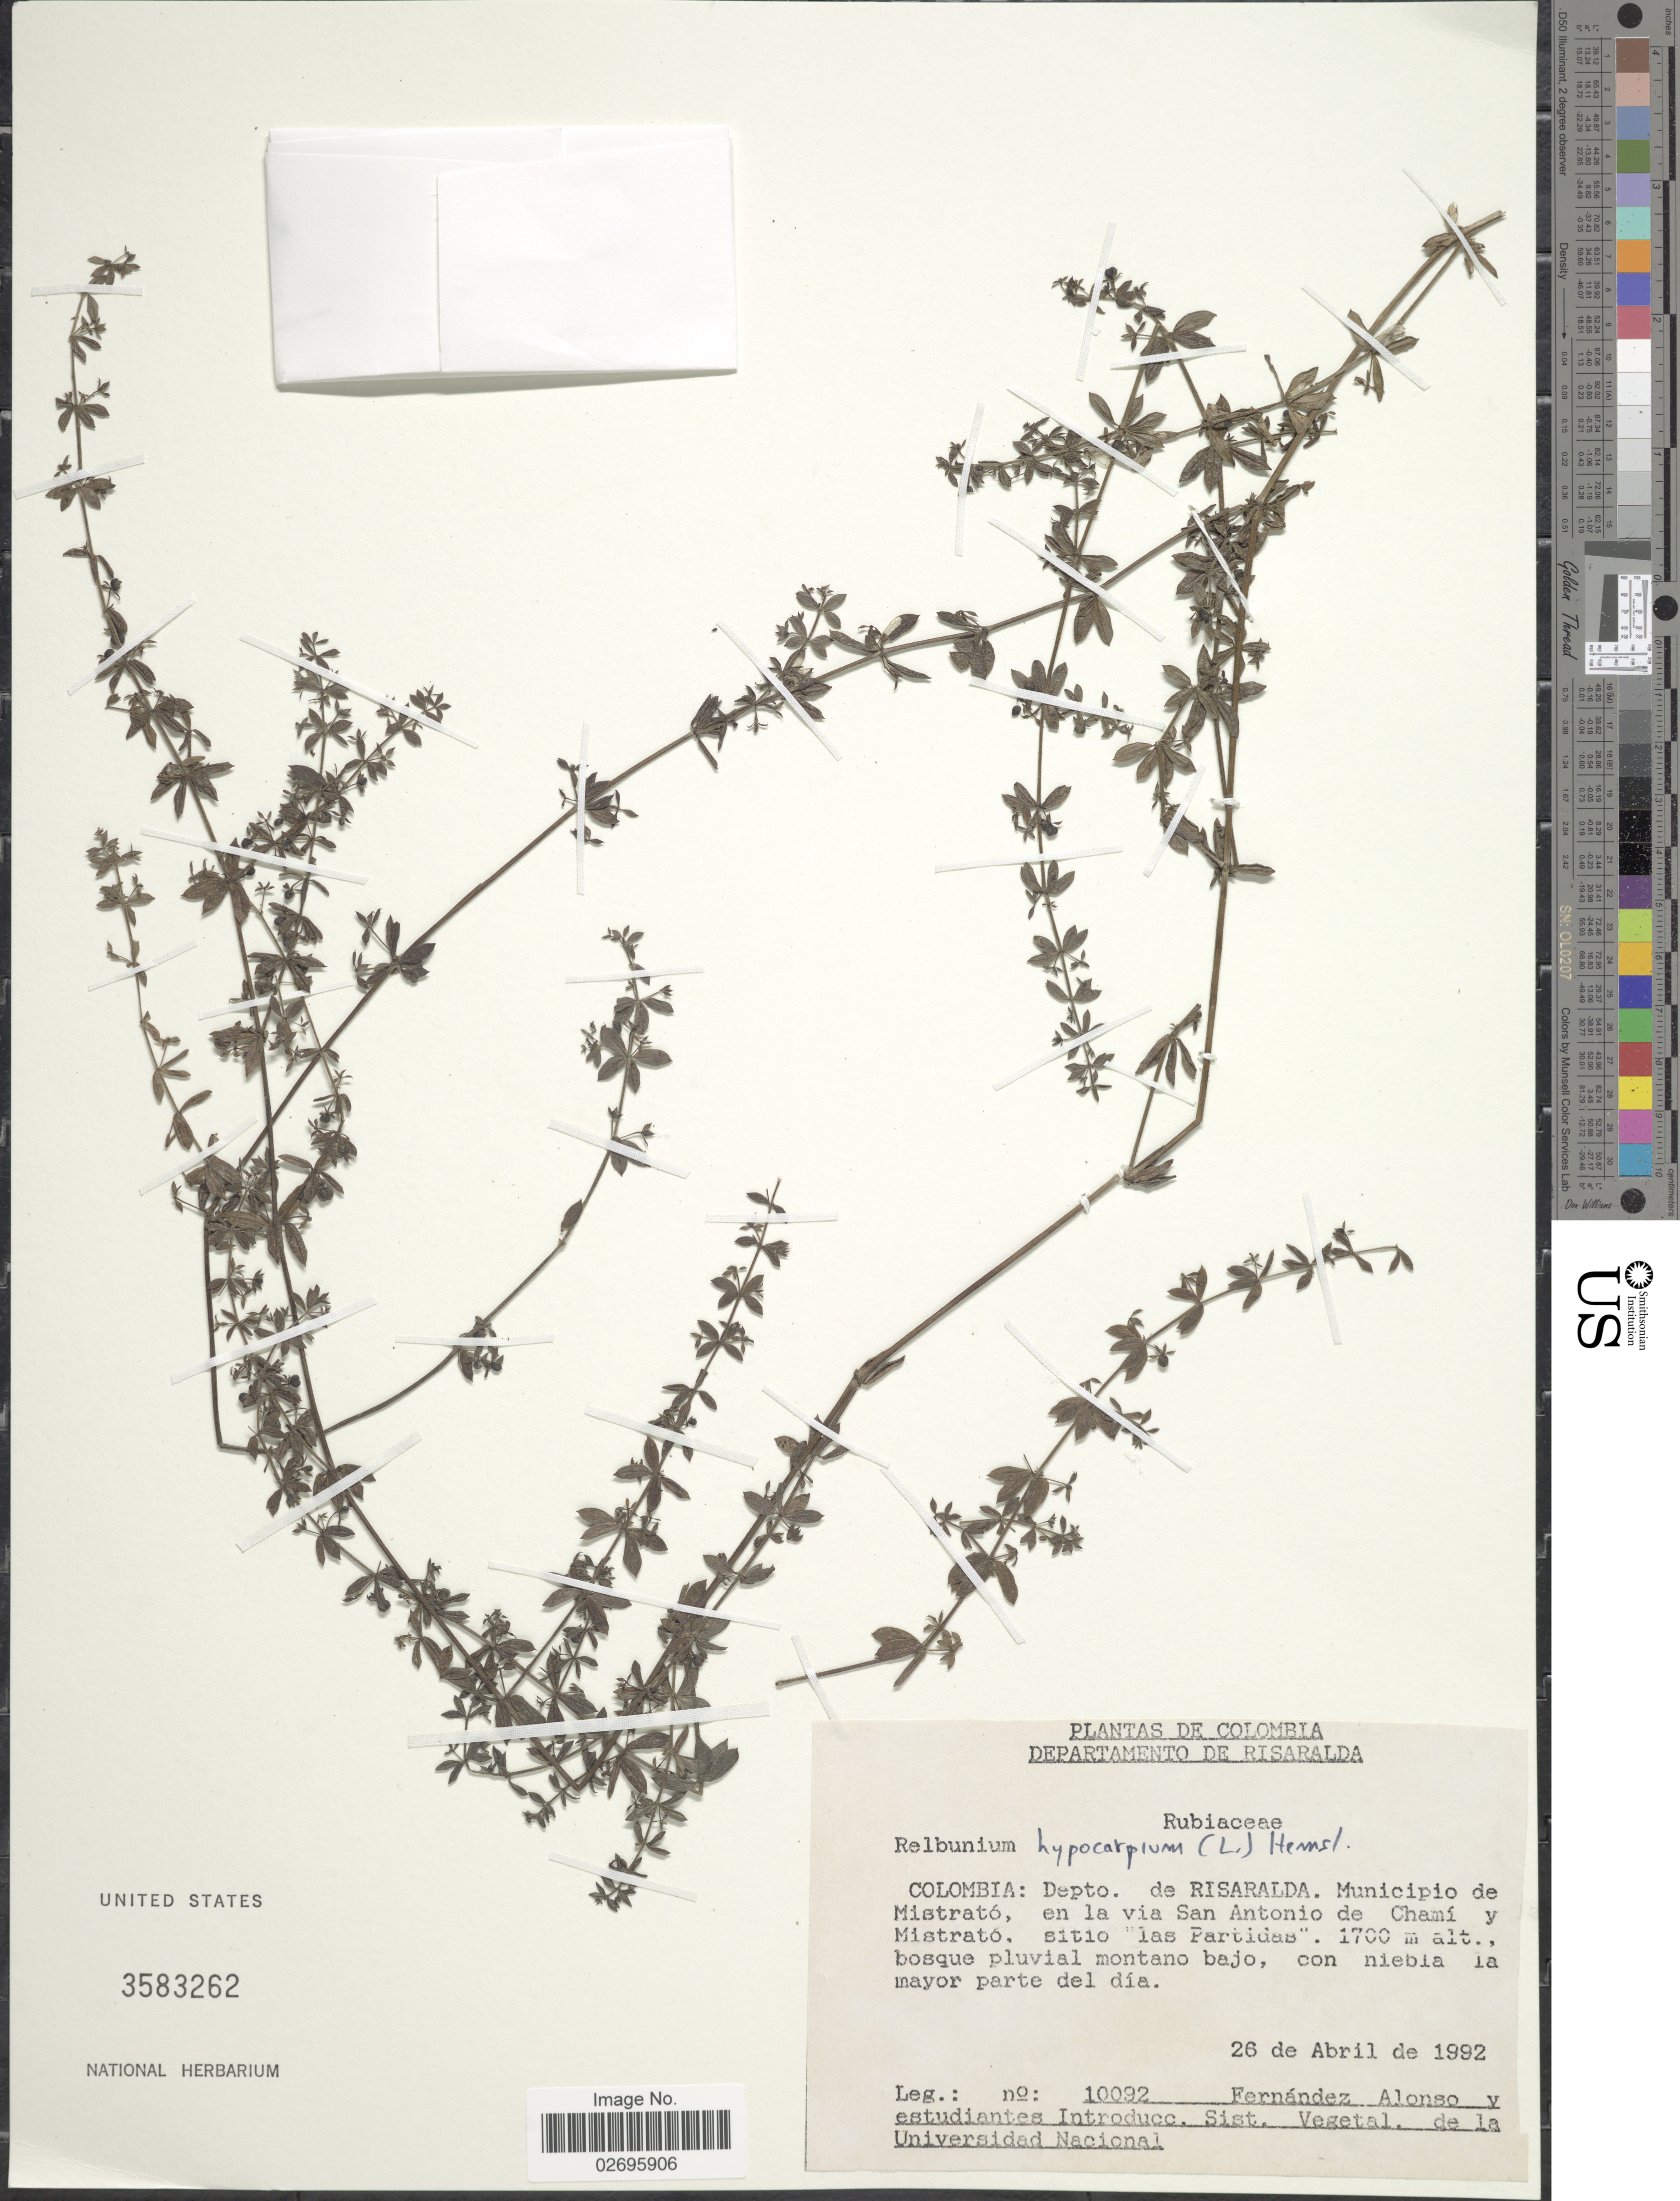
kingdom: Plantae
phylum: Tracheophyta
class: Magnoliopsida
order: Gentianales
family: Rubiaceae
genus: Galium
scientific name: Galium hypocarpium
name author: (L.) Endl. ex Griseb.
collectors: F. Alonso & Estudiantes Introducc. Sist. Vegetal. de la Universidad Nacional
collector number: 10092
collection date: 1992-04-26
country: Colombia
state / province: Risaralda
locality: Depto. de Risaralda. Municipio de Mistrató, en la via San Antonio de Chamí y Mistrato, sitio 'las Partidas'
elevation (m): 1700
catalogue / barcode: US 3583262